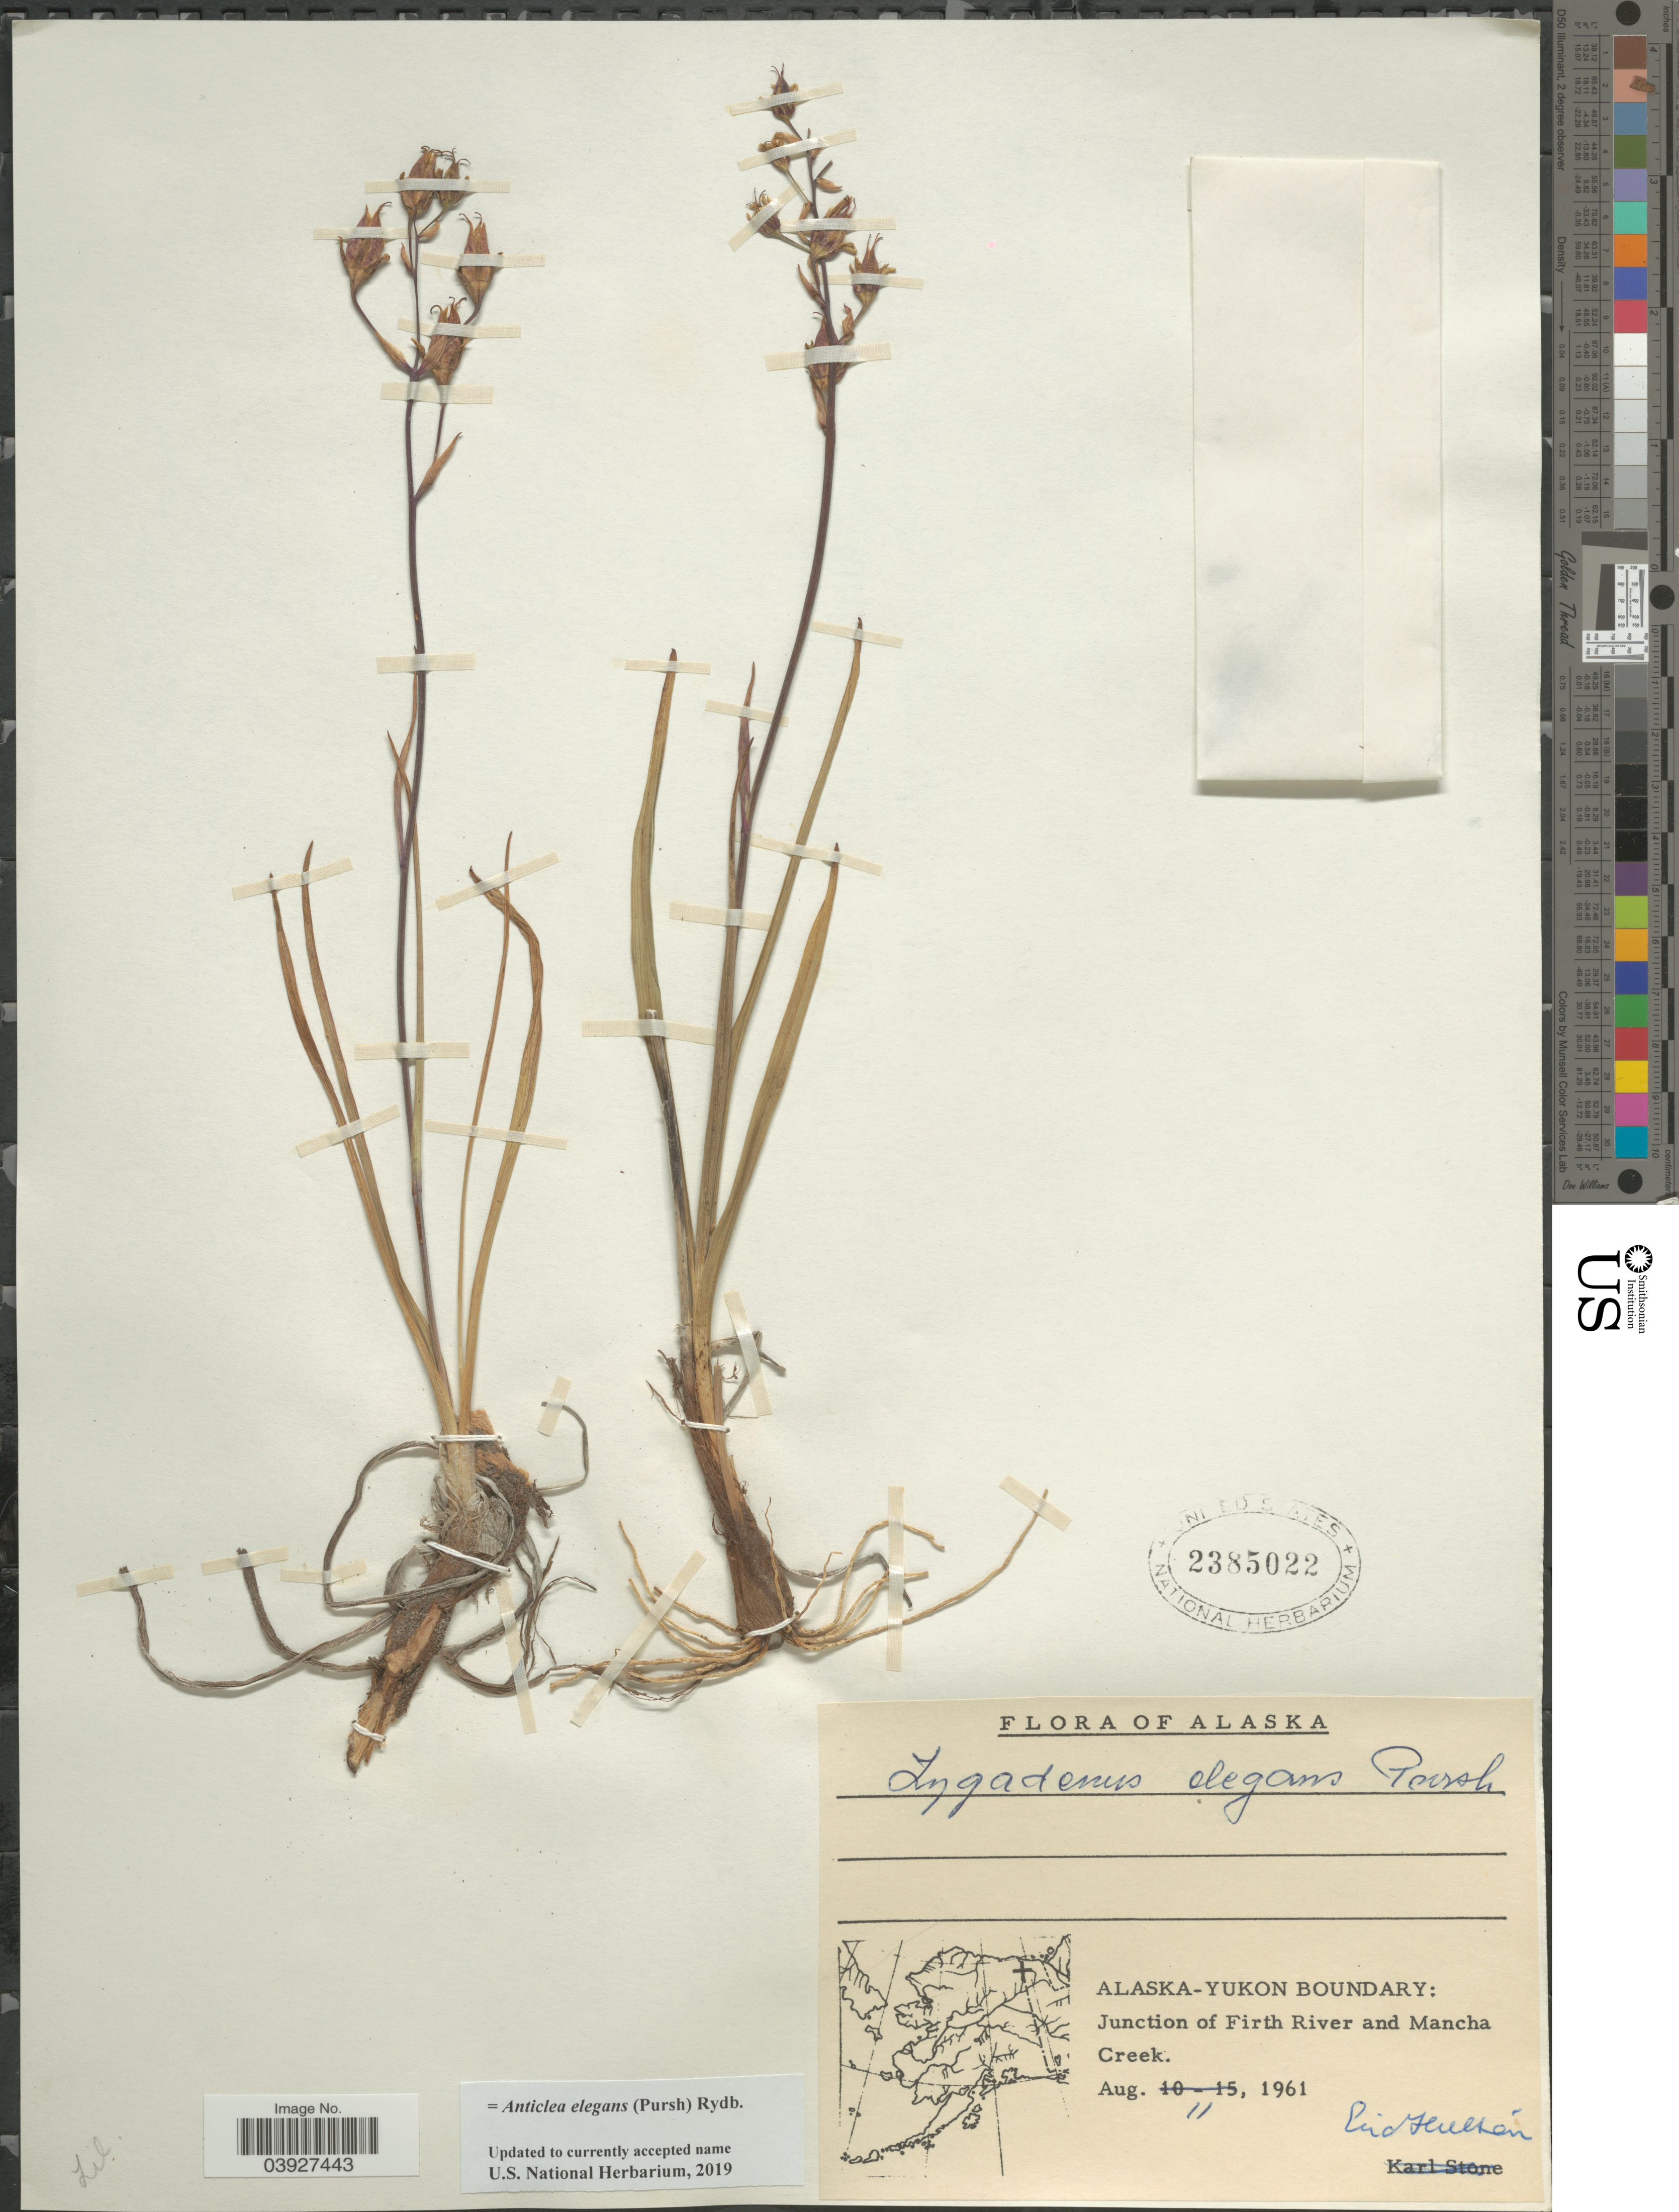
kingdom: Plantae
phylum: Tracheophyta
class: Liliopsida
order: Liliales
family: Melanthiaceae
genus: Anticlea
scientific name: Anticlea elegans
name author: (Pursh) Rydb.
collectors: E. G. Hultén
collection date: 1961-08-11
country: United States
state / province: Alaska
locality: Alaska-Yukon Boundary: Junction of Firth River and Mancha Creek.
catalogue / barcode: US 2385022